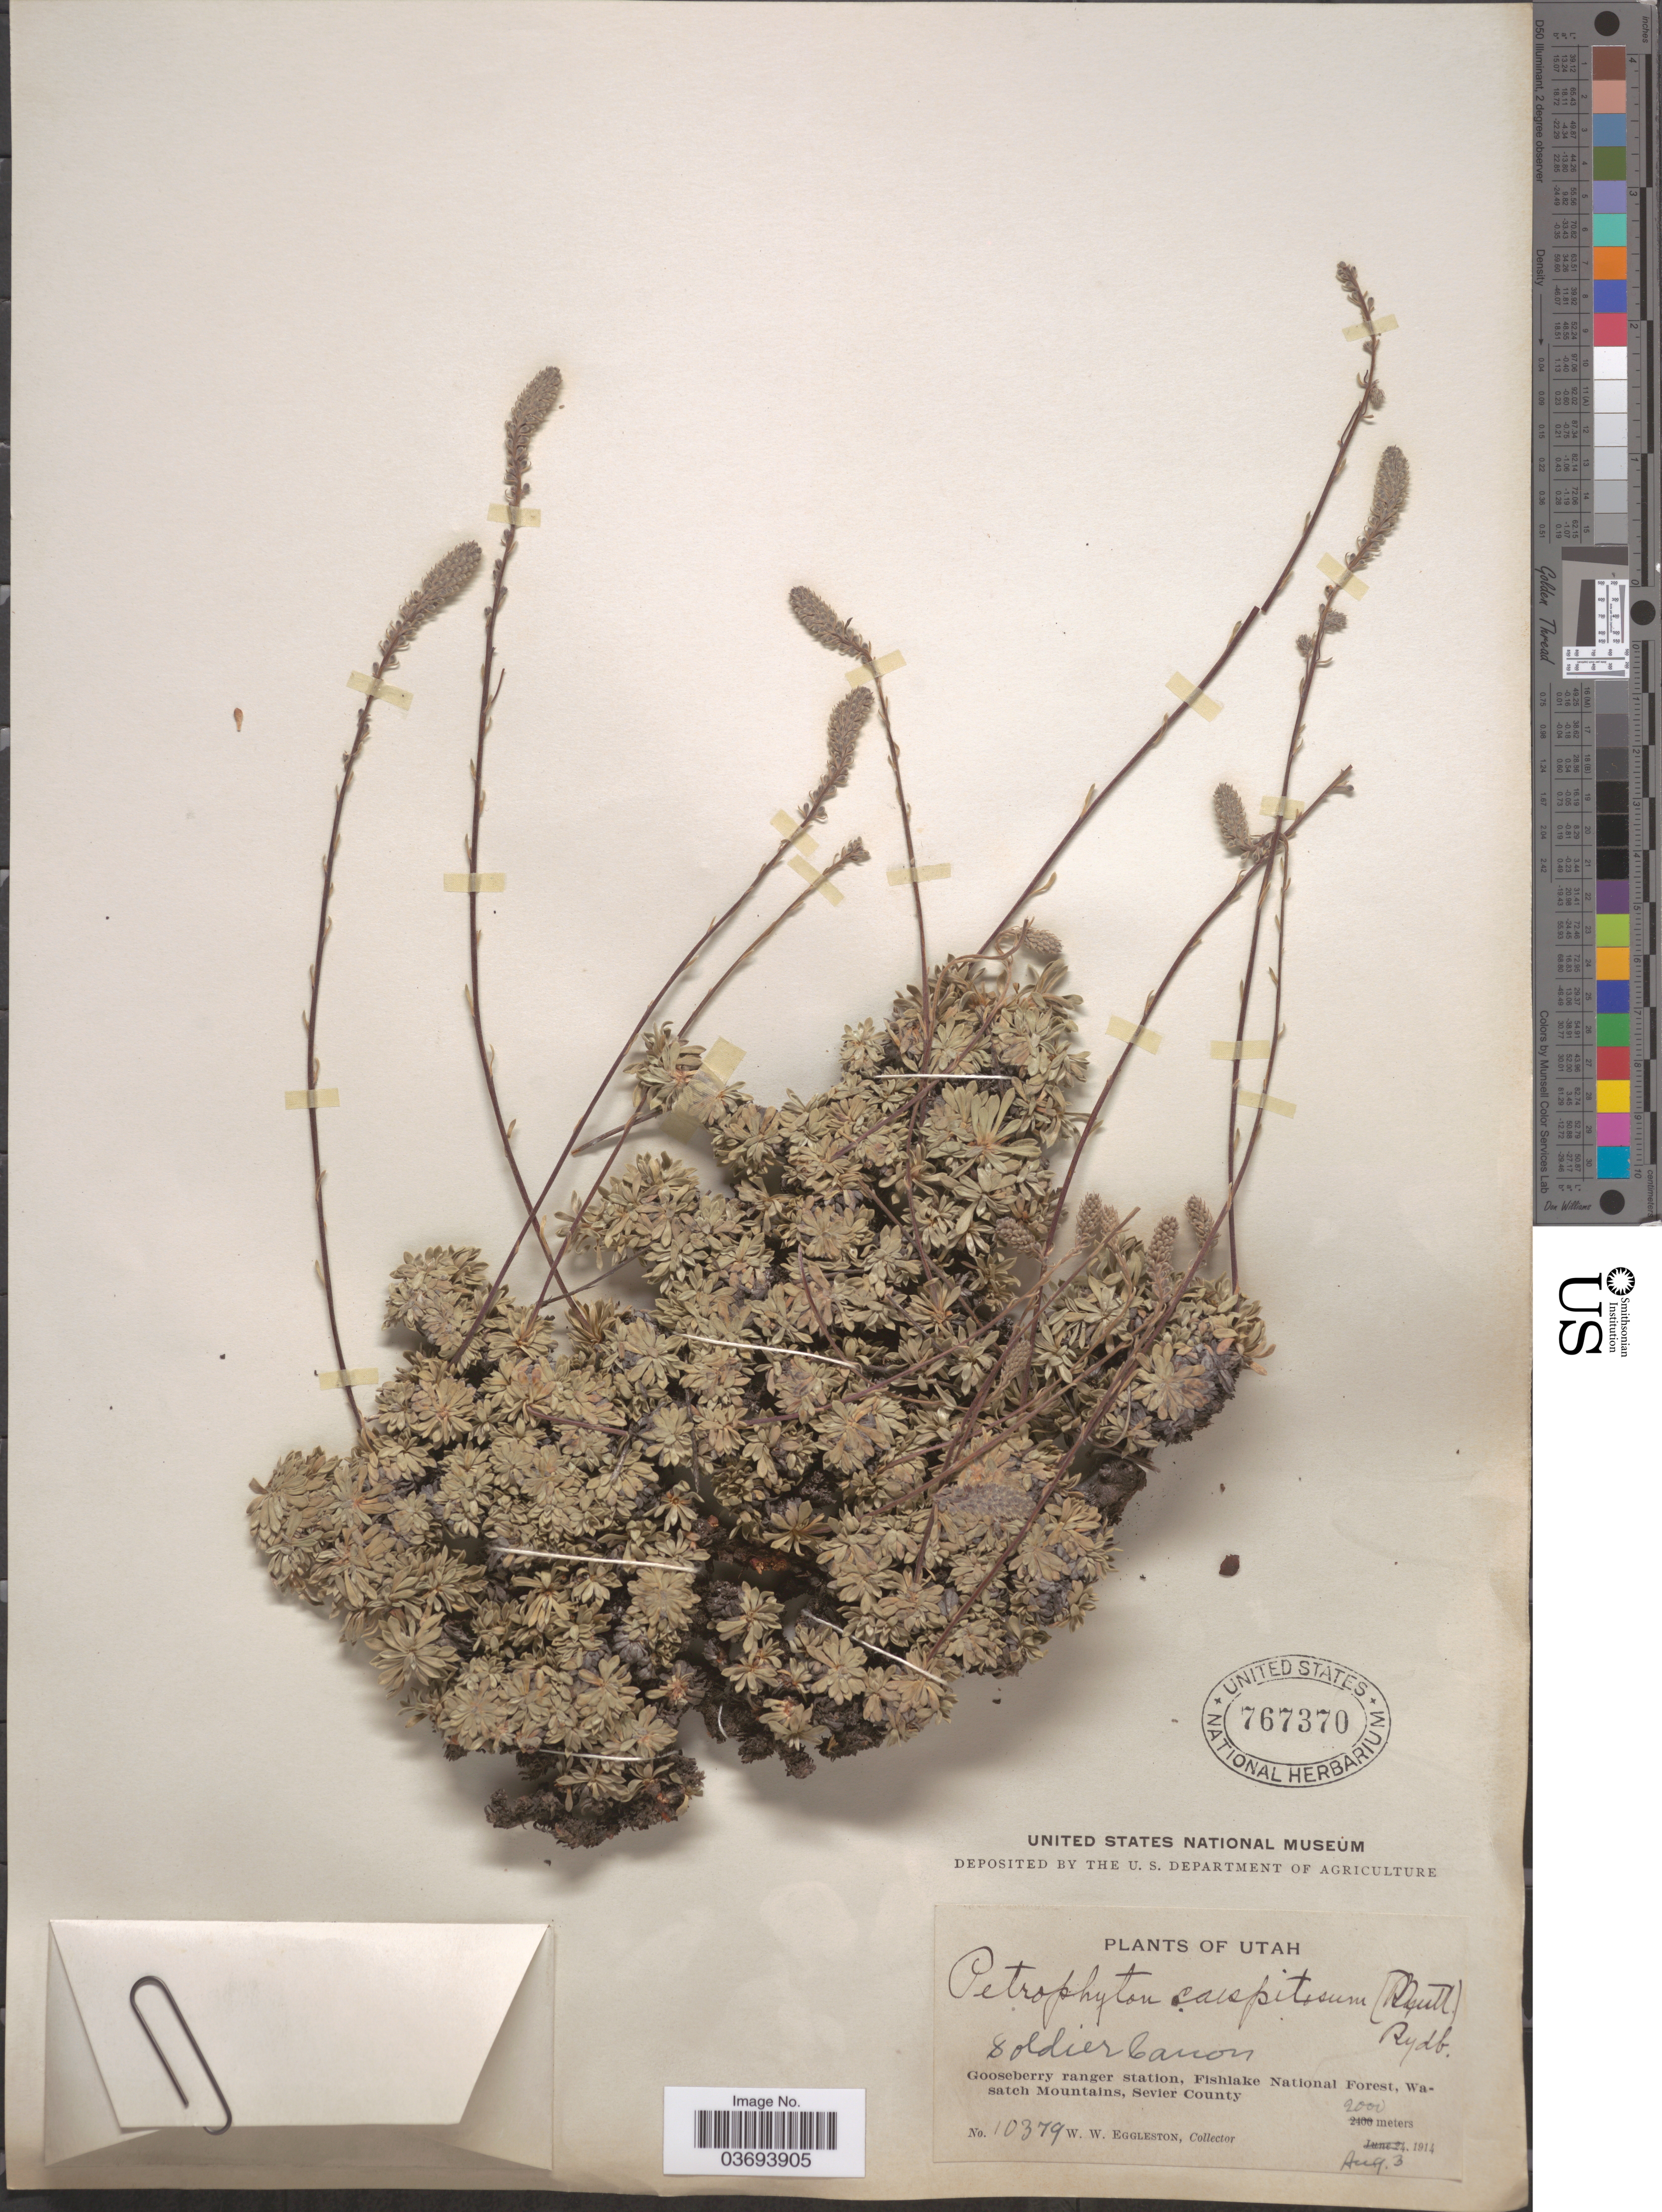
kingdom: Plantae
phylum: Tracheophyta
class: Magnoliopsida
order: Rosales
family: Rosaceae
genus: Petrophytum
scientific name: Petrophytum elatius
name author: (S. Watson) A. Heller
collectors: W. W. Eggleston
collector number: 10379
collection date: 1914-08-03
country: United States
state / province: Utah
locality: Soldier Canon. Gooseberry ranger station, Fishlake National Forest, Wasatch Mountains. Sevier County.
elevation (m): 2000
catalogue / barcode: US 767370